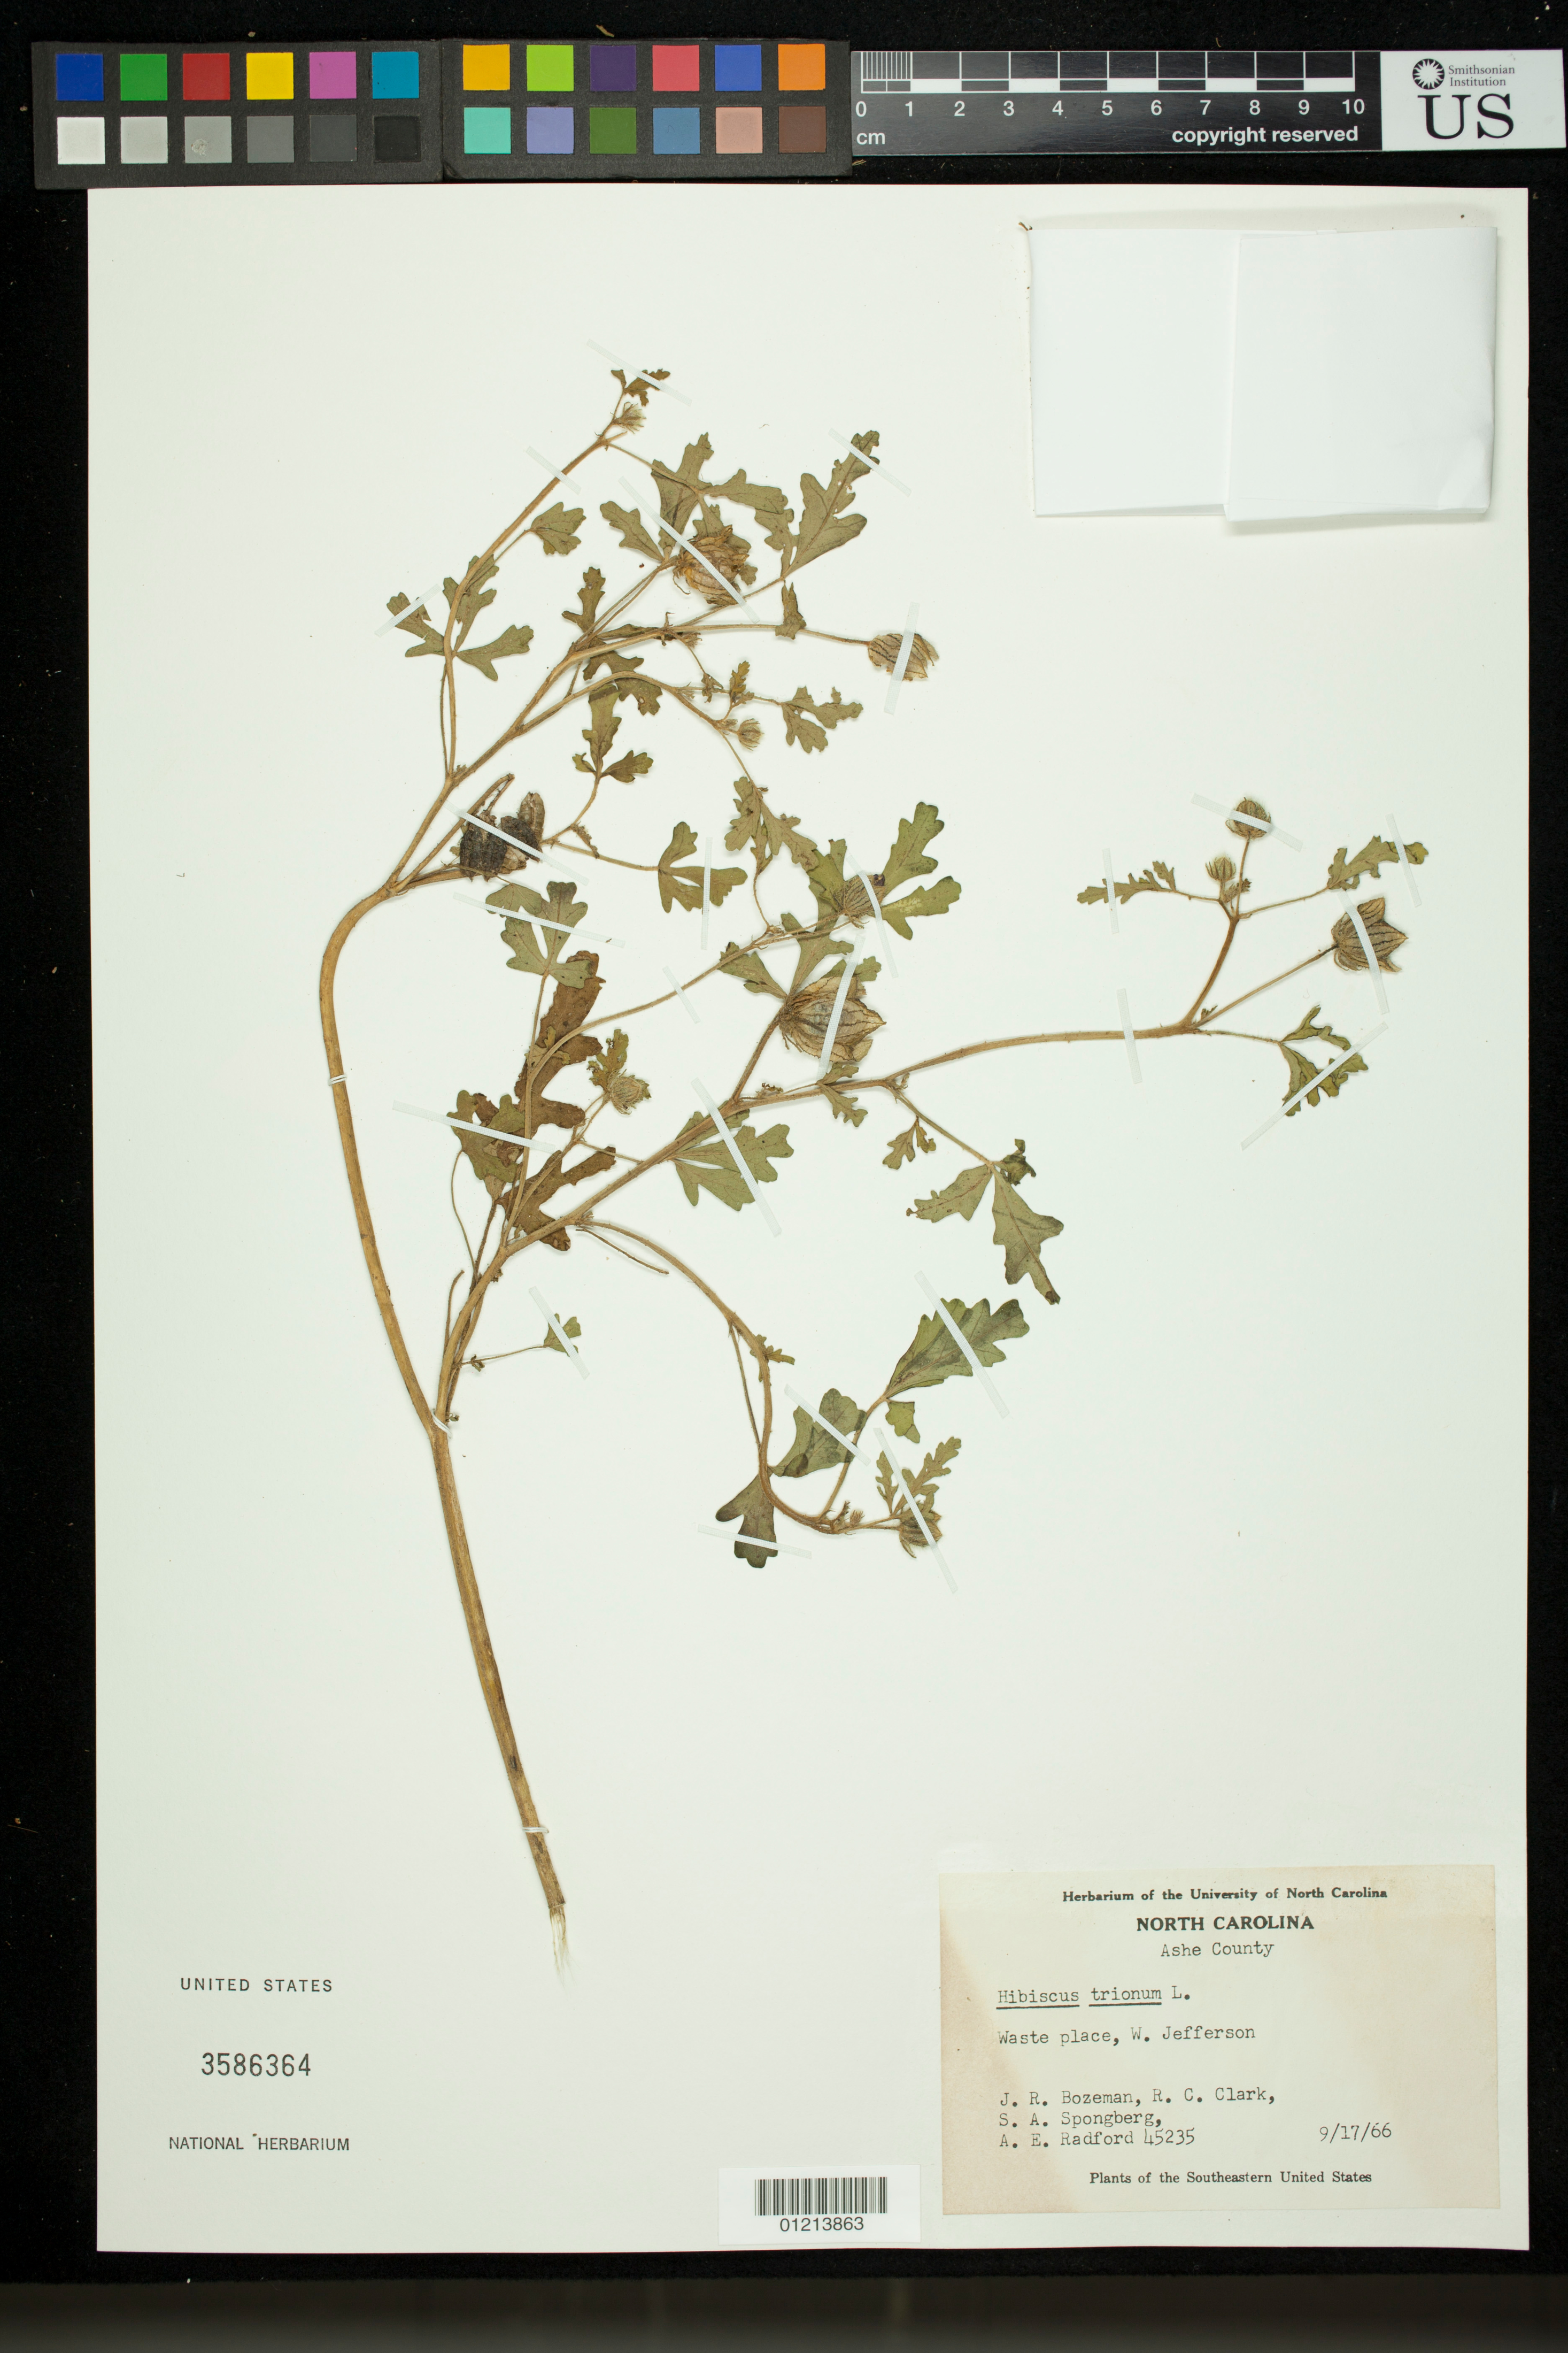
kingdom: Plantae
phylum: Tracheophyta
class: Magnoliopsida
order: Malvales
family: Malvaceae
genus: Hibiscus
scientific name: Hibiscus trionum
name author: L.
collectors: J. R. Bozeman, R. C. Clark, S. A.Spongberg & A. E. Radford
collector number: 45235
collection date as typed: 17 Sep 1966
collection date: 1966-09-17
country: United States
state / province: North Carolina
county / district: Ashe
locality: Ashe County: Waste place, W. Jefferson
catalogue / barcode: US 3586364